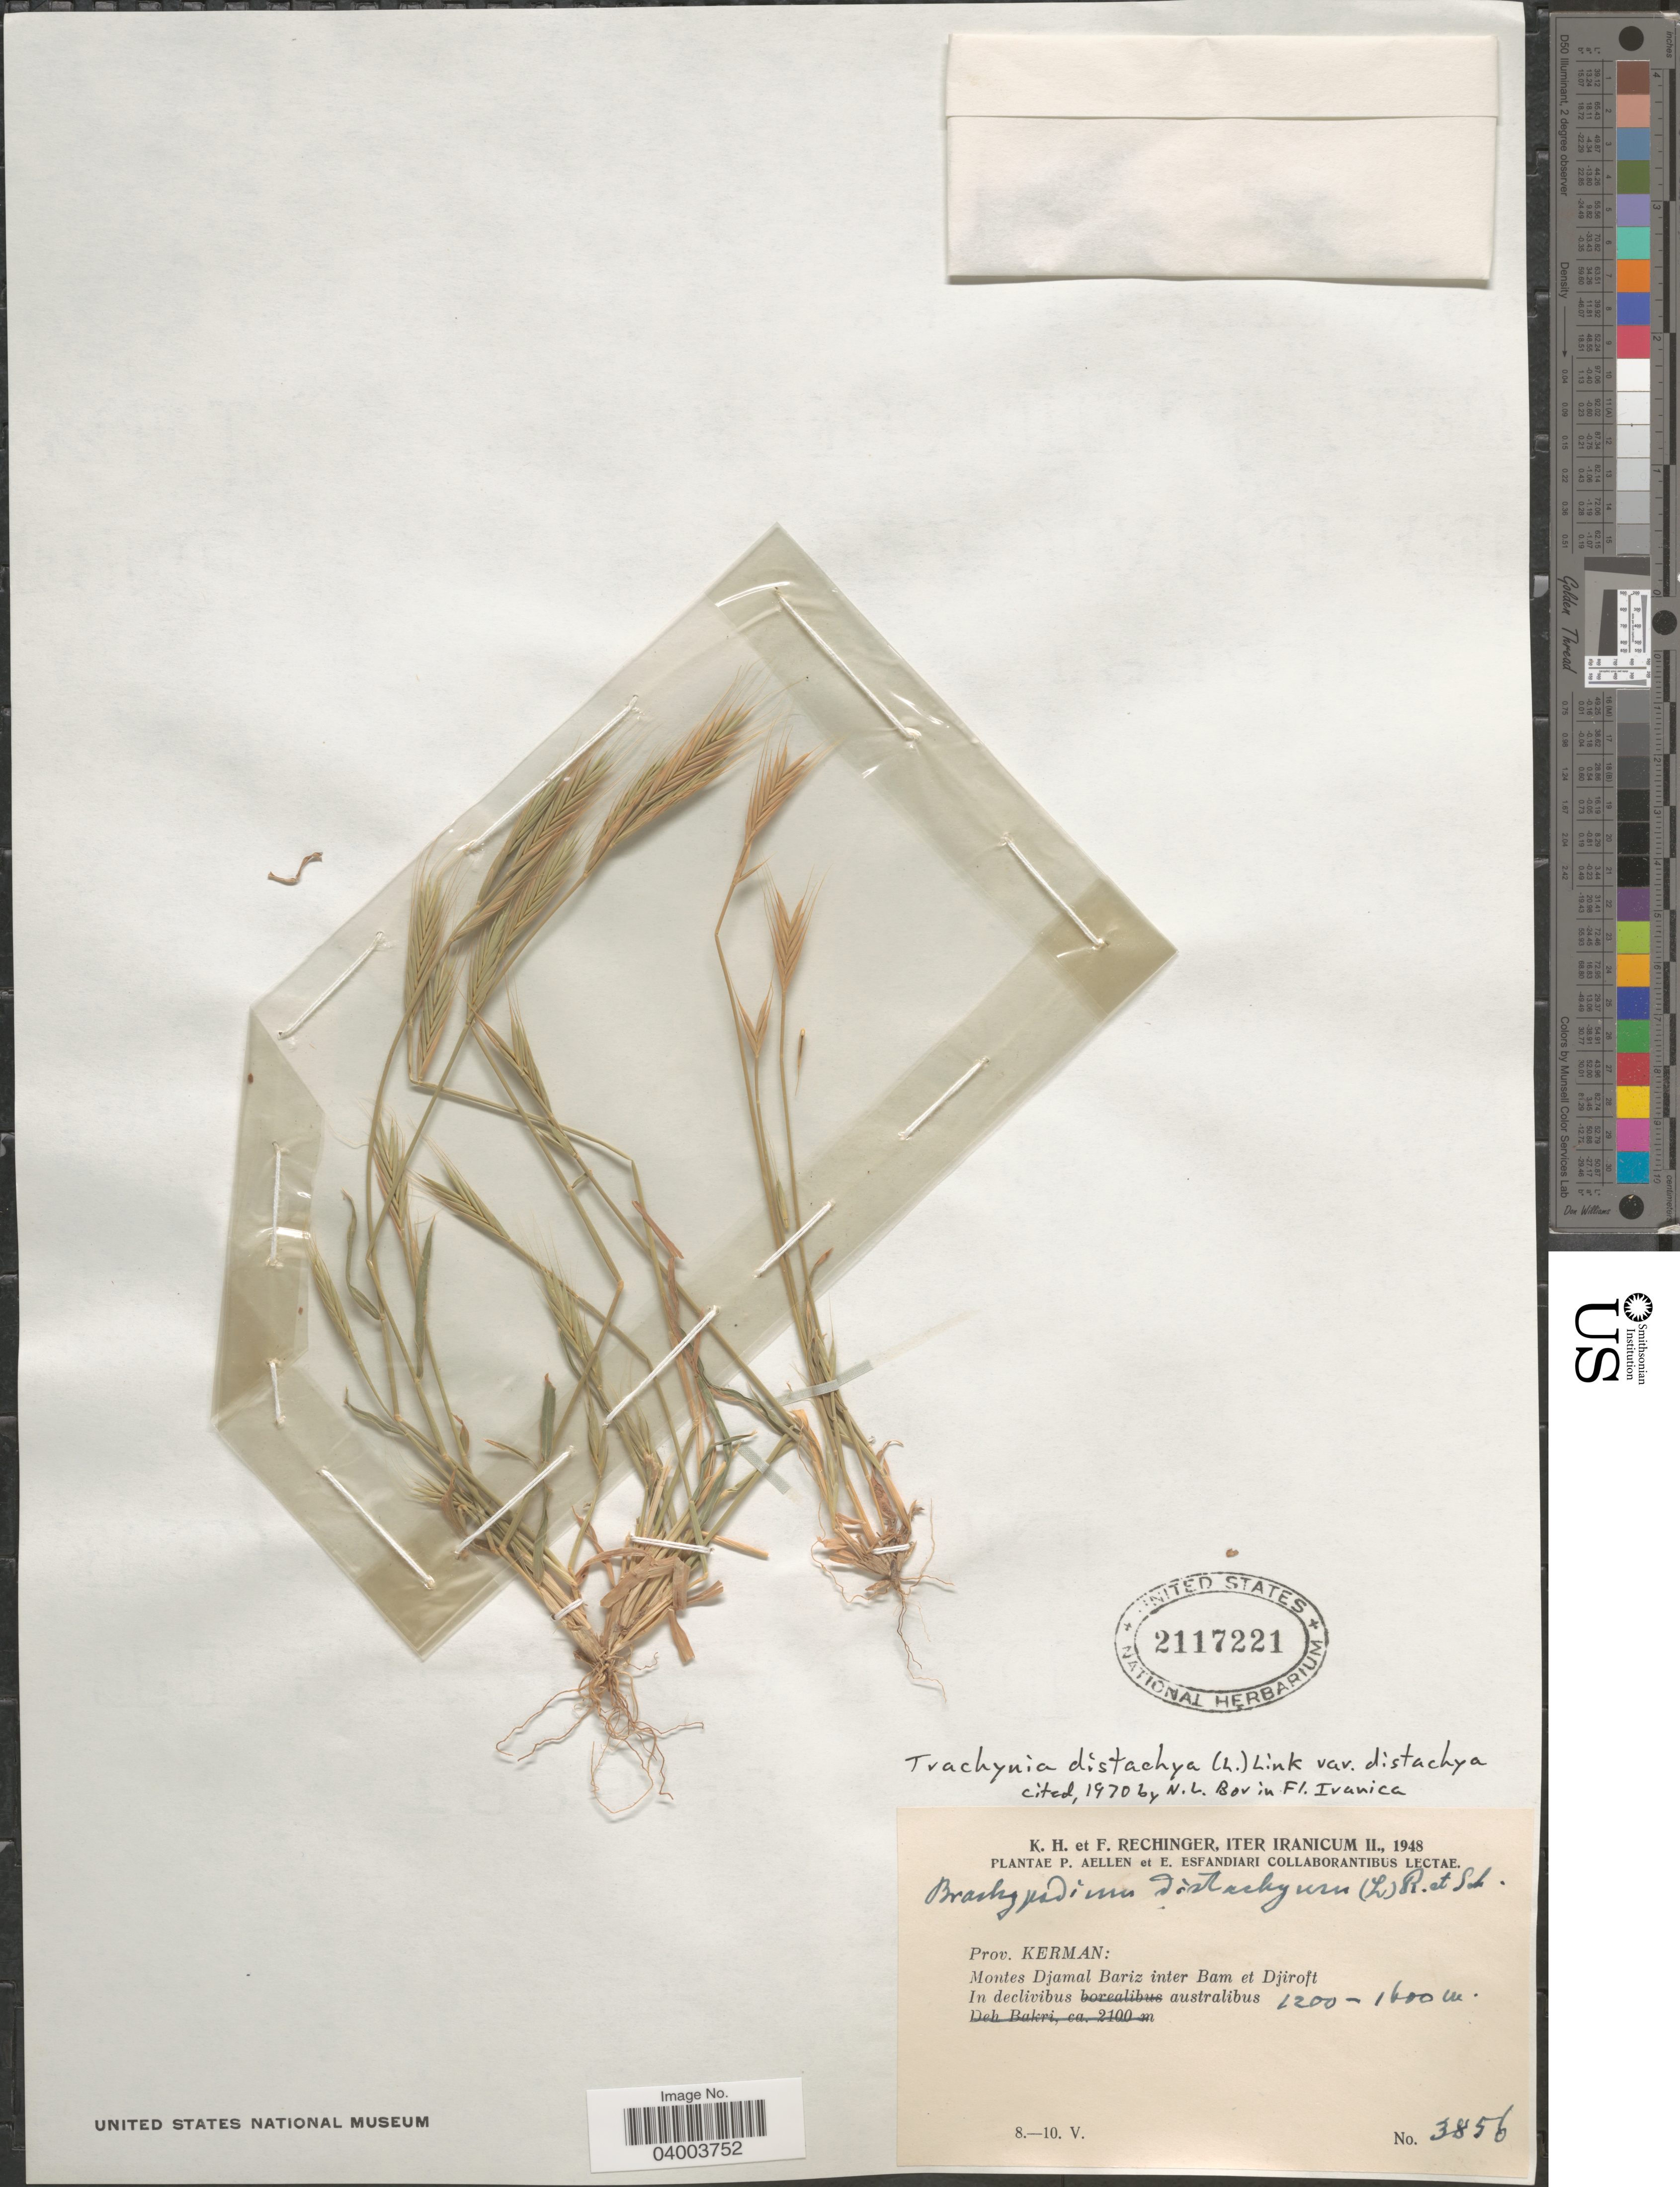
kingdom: Plantae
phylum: Tracheophyta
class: Liliopsida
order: Poales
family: Poaceae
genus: Brachypodium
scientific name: Brachypodium distachyon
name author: (L.) P. Beauv.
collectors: K. H. Rechinger & F. Rechinger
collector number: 3856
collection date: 1948-05-08/1948-05-10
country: Iran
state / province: Kerman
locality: Montes Djamal Bariz inter Bam et Djiroft. In declivibus australibus.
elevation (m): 1200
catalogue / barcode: US 2117221